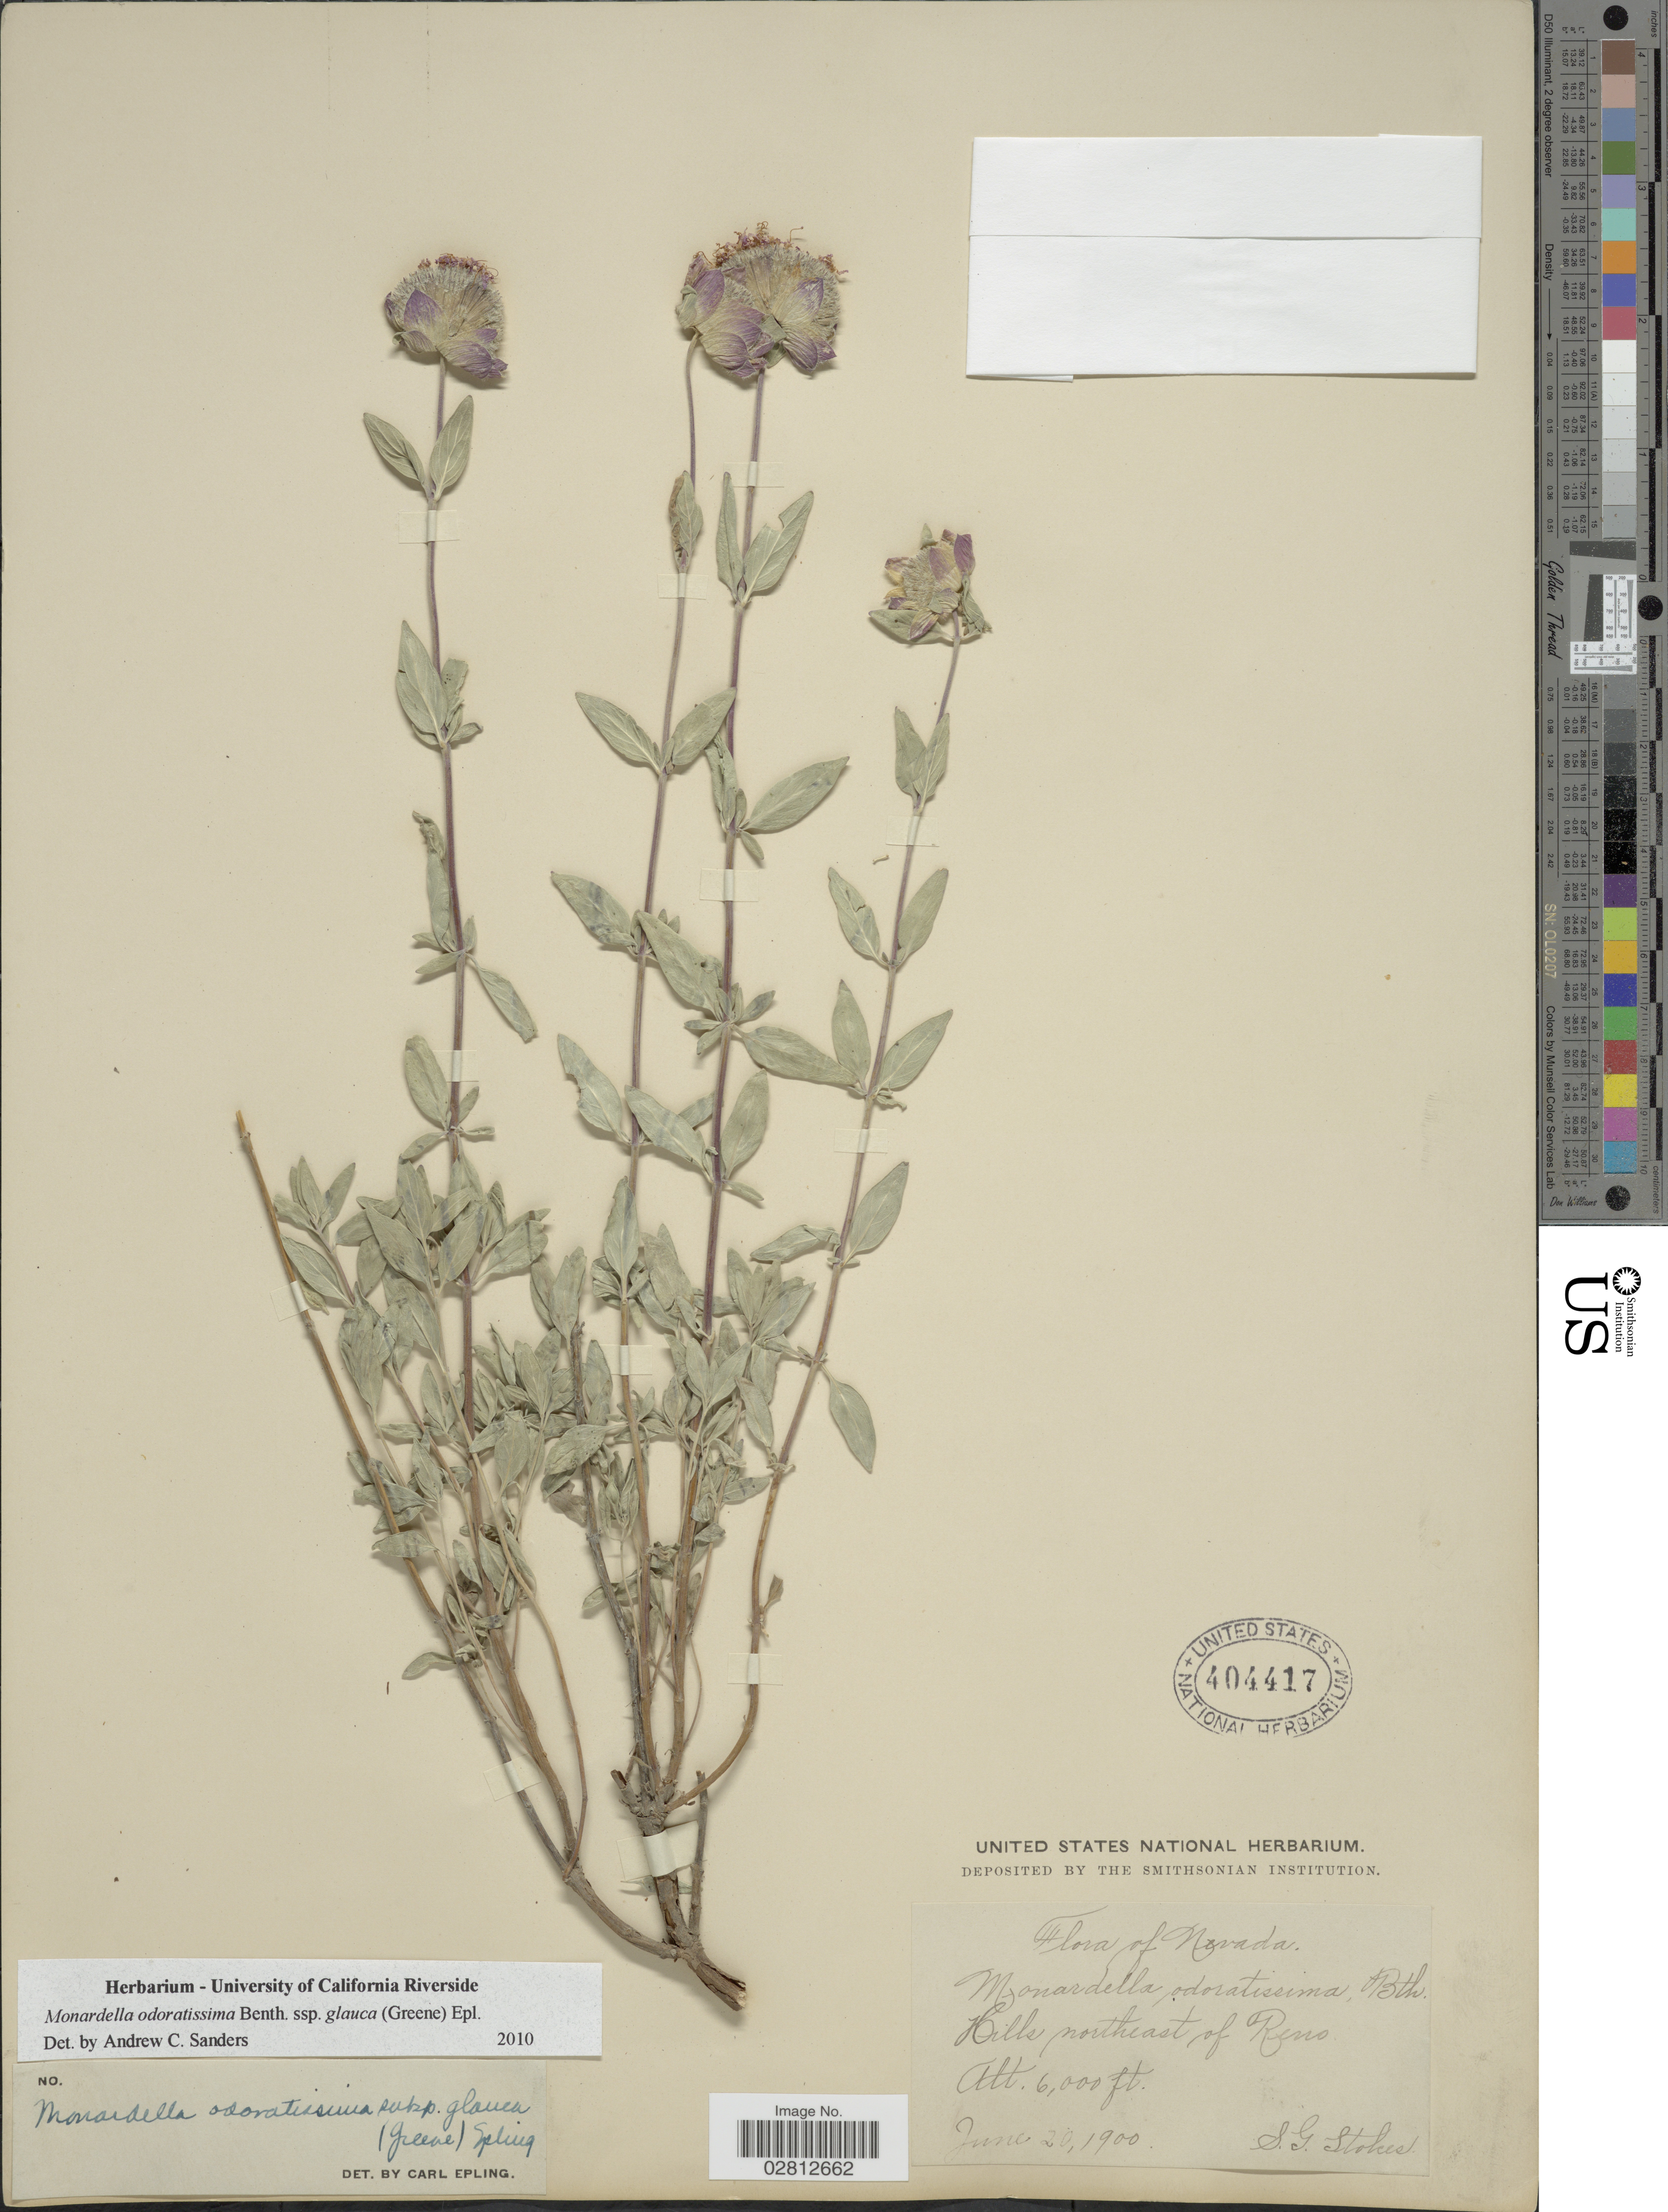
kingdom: Plantae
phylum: Tracheophyta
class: Magnoliopsida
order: Lamiales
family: Lamiaceae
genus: Monardella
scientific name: Monardella odoratissima subsp. glauca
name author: (Greene) Epling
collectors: S. G. Stokes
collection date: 1900-06-20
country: United States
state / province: Nevada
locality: Hills northeast of Reno.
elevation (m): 1829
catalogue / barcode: US 404417